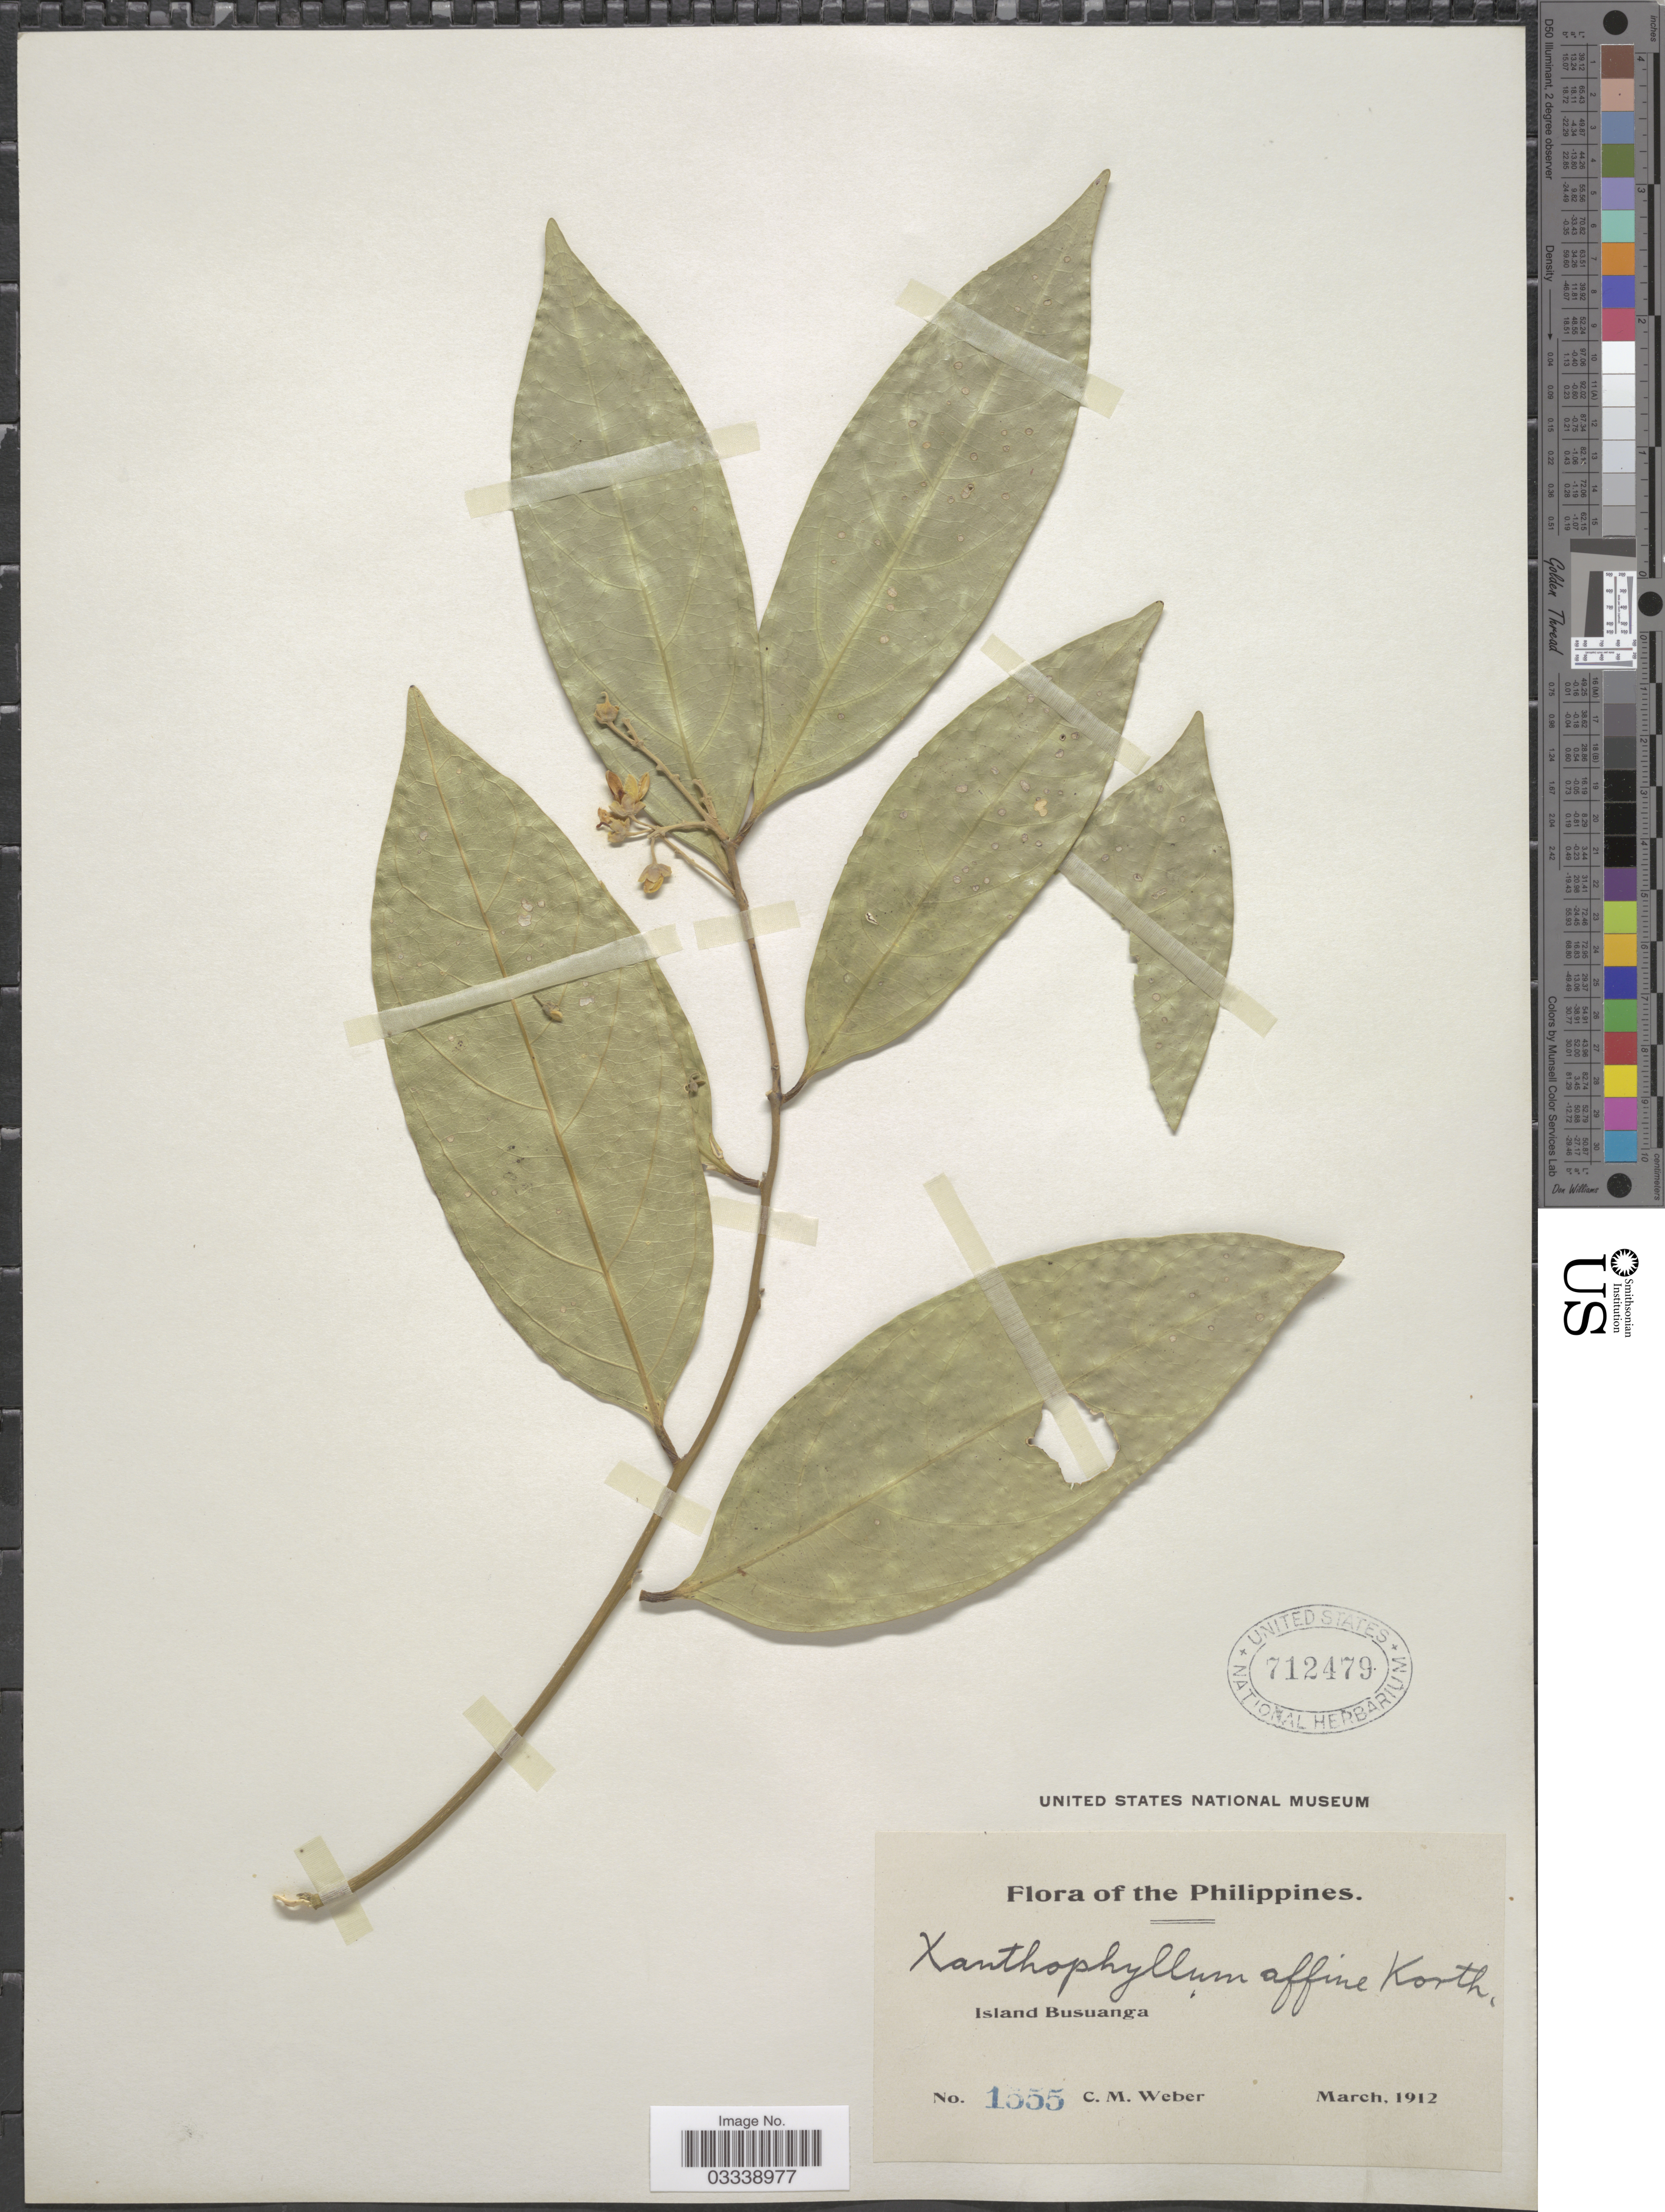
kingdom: Plantae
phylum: Tracheophyta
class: Magnoliopsida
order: Fabales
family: Polygalaceae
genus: Xanthophyllum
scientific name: Xanthophyllum affine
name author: Korth. ex Miq.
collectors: C. M. Weber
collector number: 1555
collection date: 1912-03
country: Philippines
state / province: Mimaropa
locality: Island Busuanga.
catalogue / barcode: US 712479